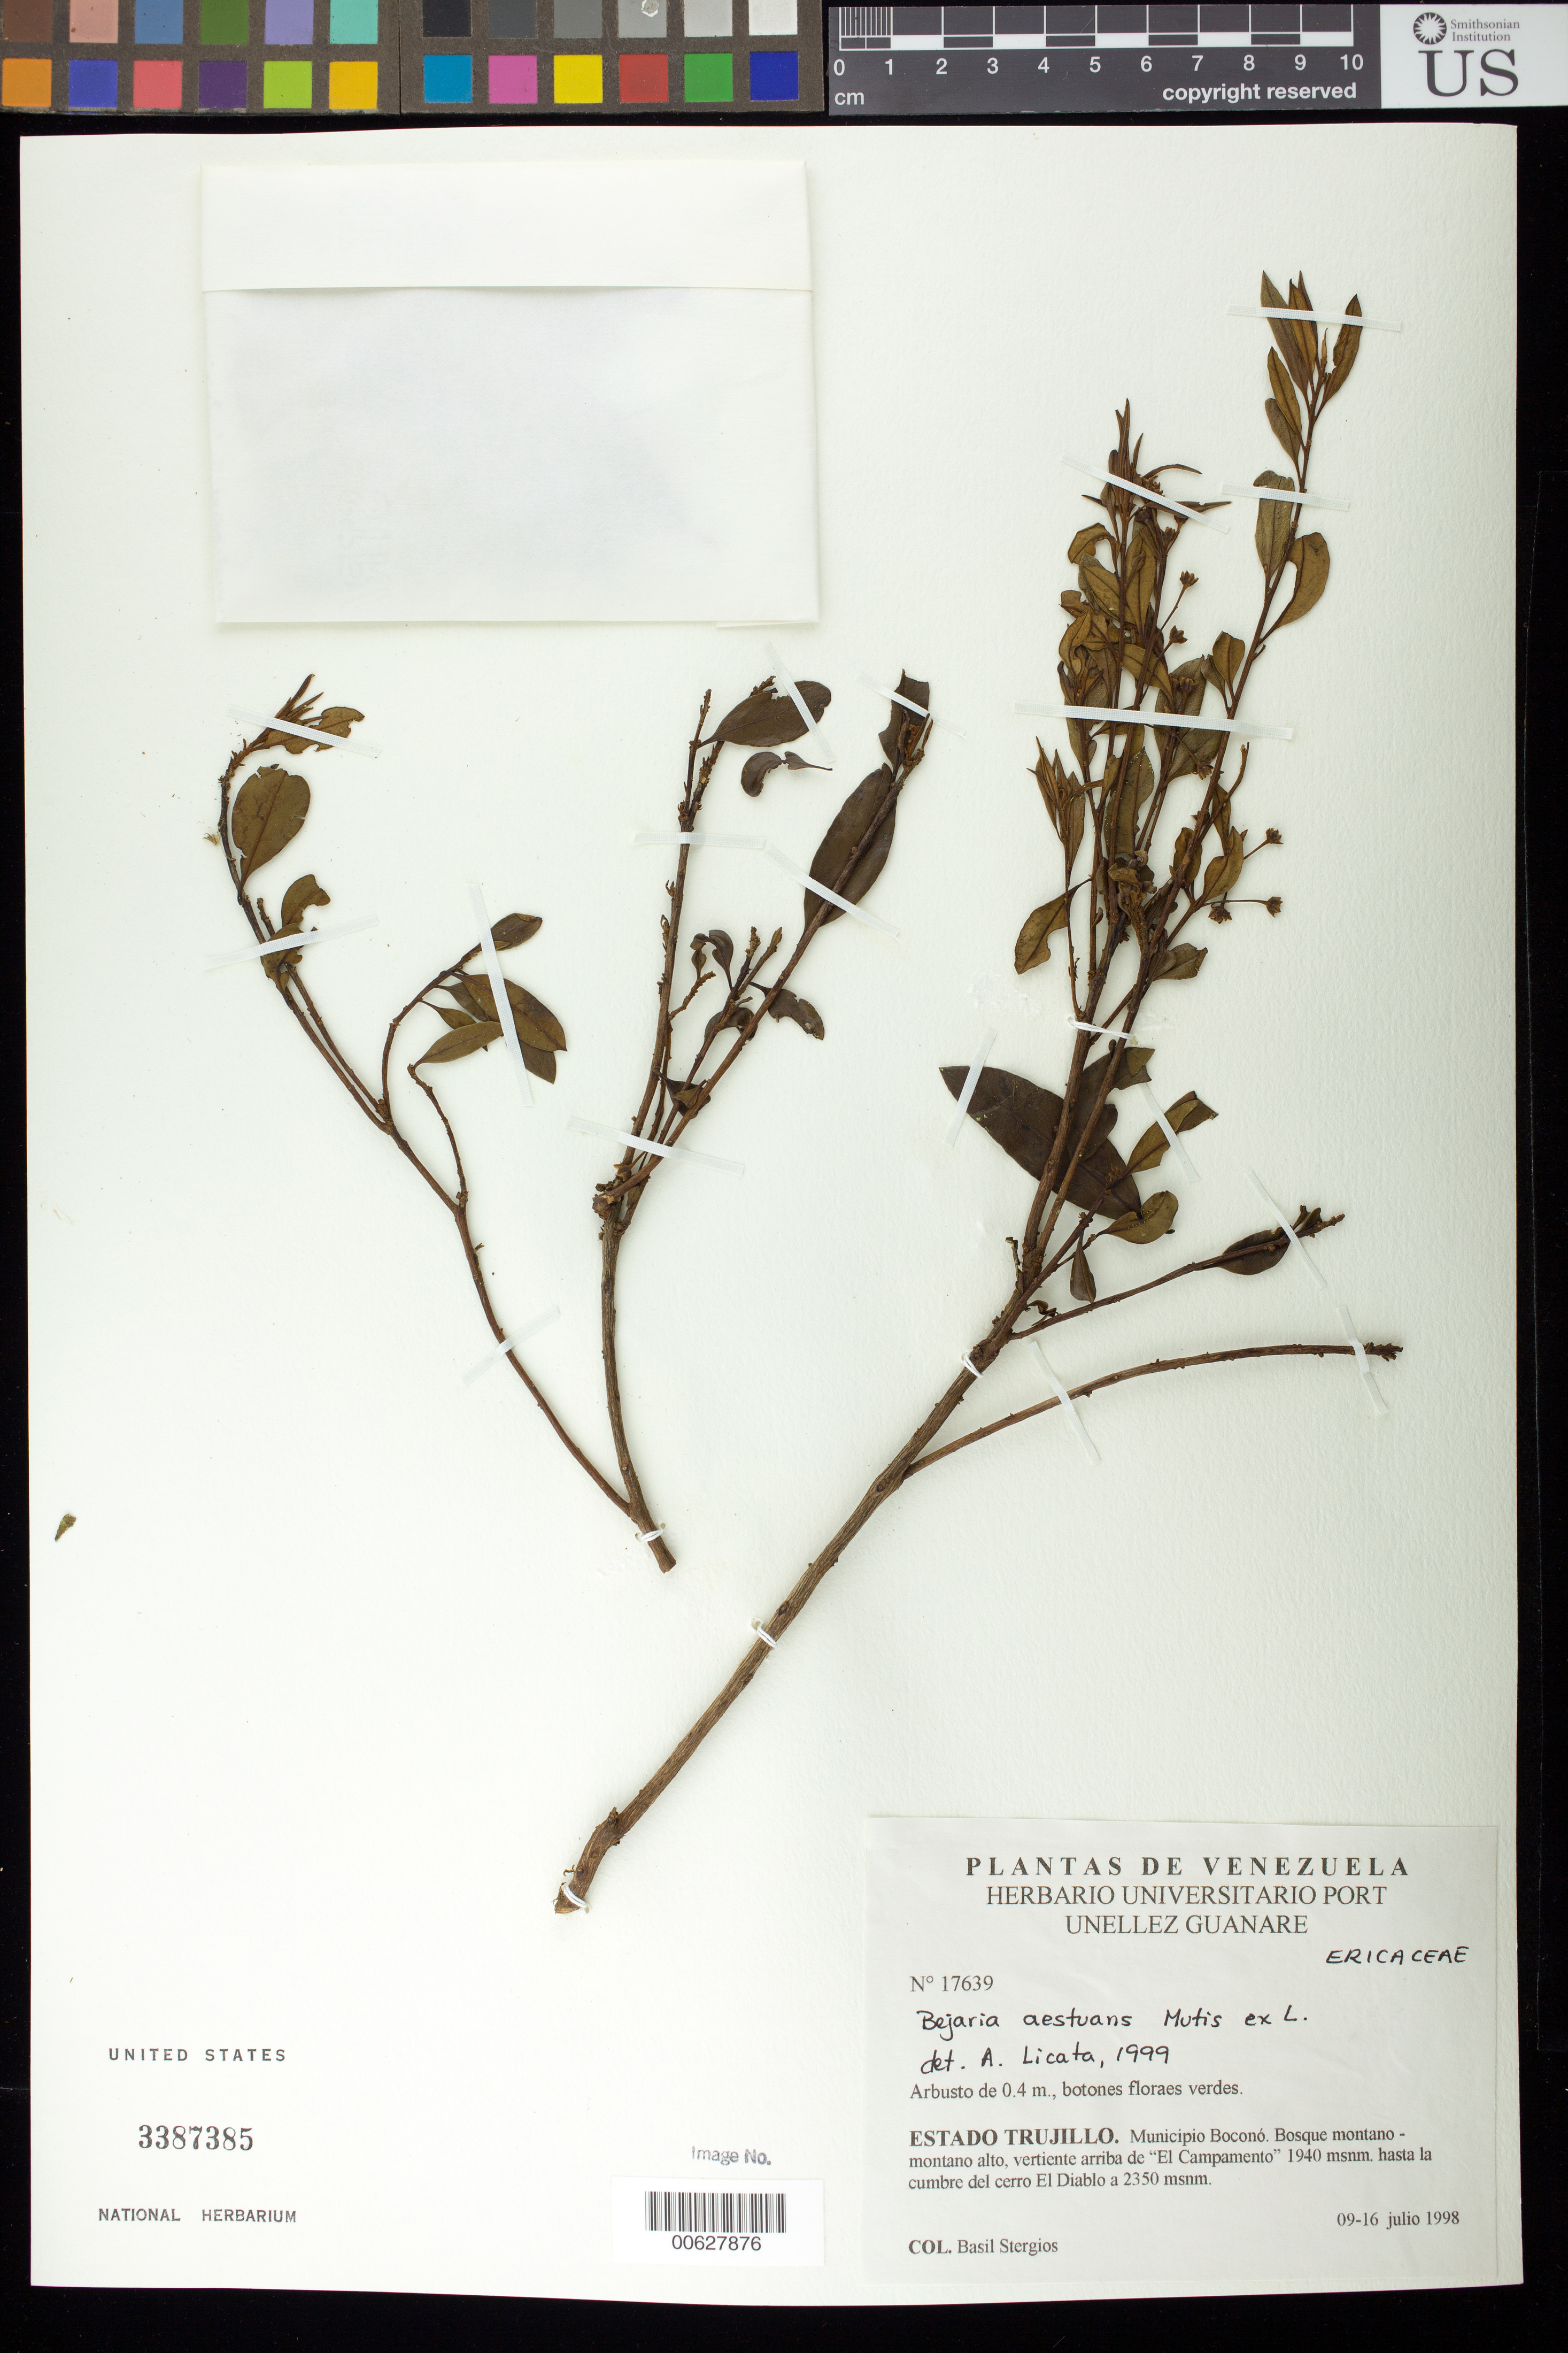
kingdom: Plantae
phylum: Tracheophyta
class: Magnoliopsida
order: Ericales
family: Ericaceae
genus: Bejaria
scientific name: Bejaria aestuans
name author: Mutis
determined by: Licata, A., (PORT), Univ. Nac. Exp. de los Llanos Ezequiel Zamora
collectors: B. G. Stergios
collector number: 17639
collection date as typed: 09 Jul 1998 to 16 Jul 1998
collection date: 1998-07-09/1998-07-16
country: Venezuela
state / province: Trujillo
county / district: Boconó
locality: Vertiente arriba de El Campamento 1940 m hasta la cumbre del cerro El Diablo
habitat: Bosque montano - montano alto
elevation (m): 1940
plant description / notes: PORT, US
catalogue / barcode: US 3387385